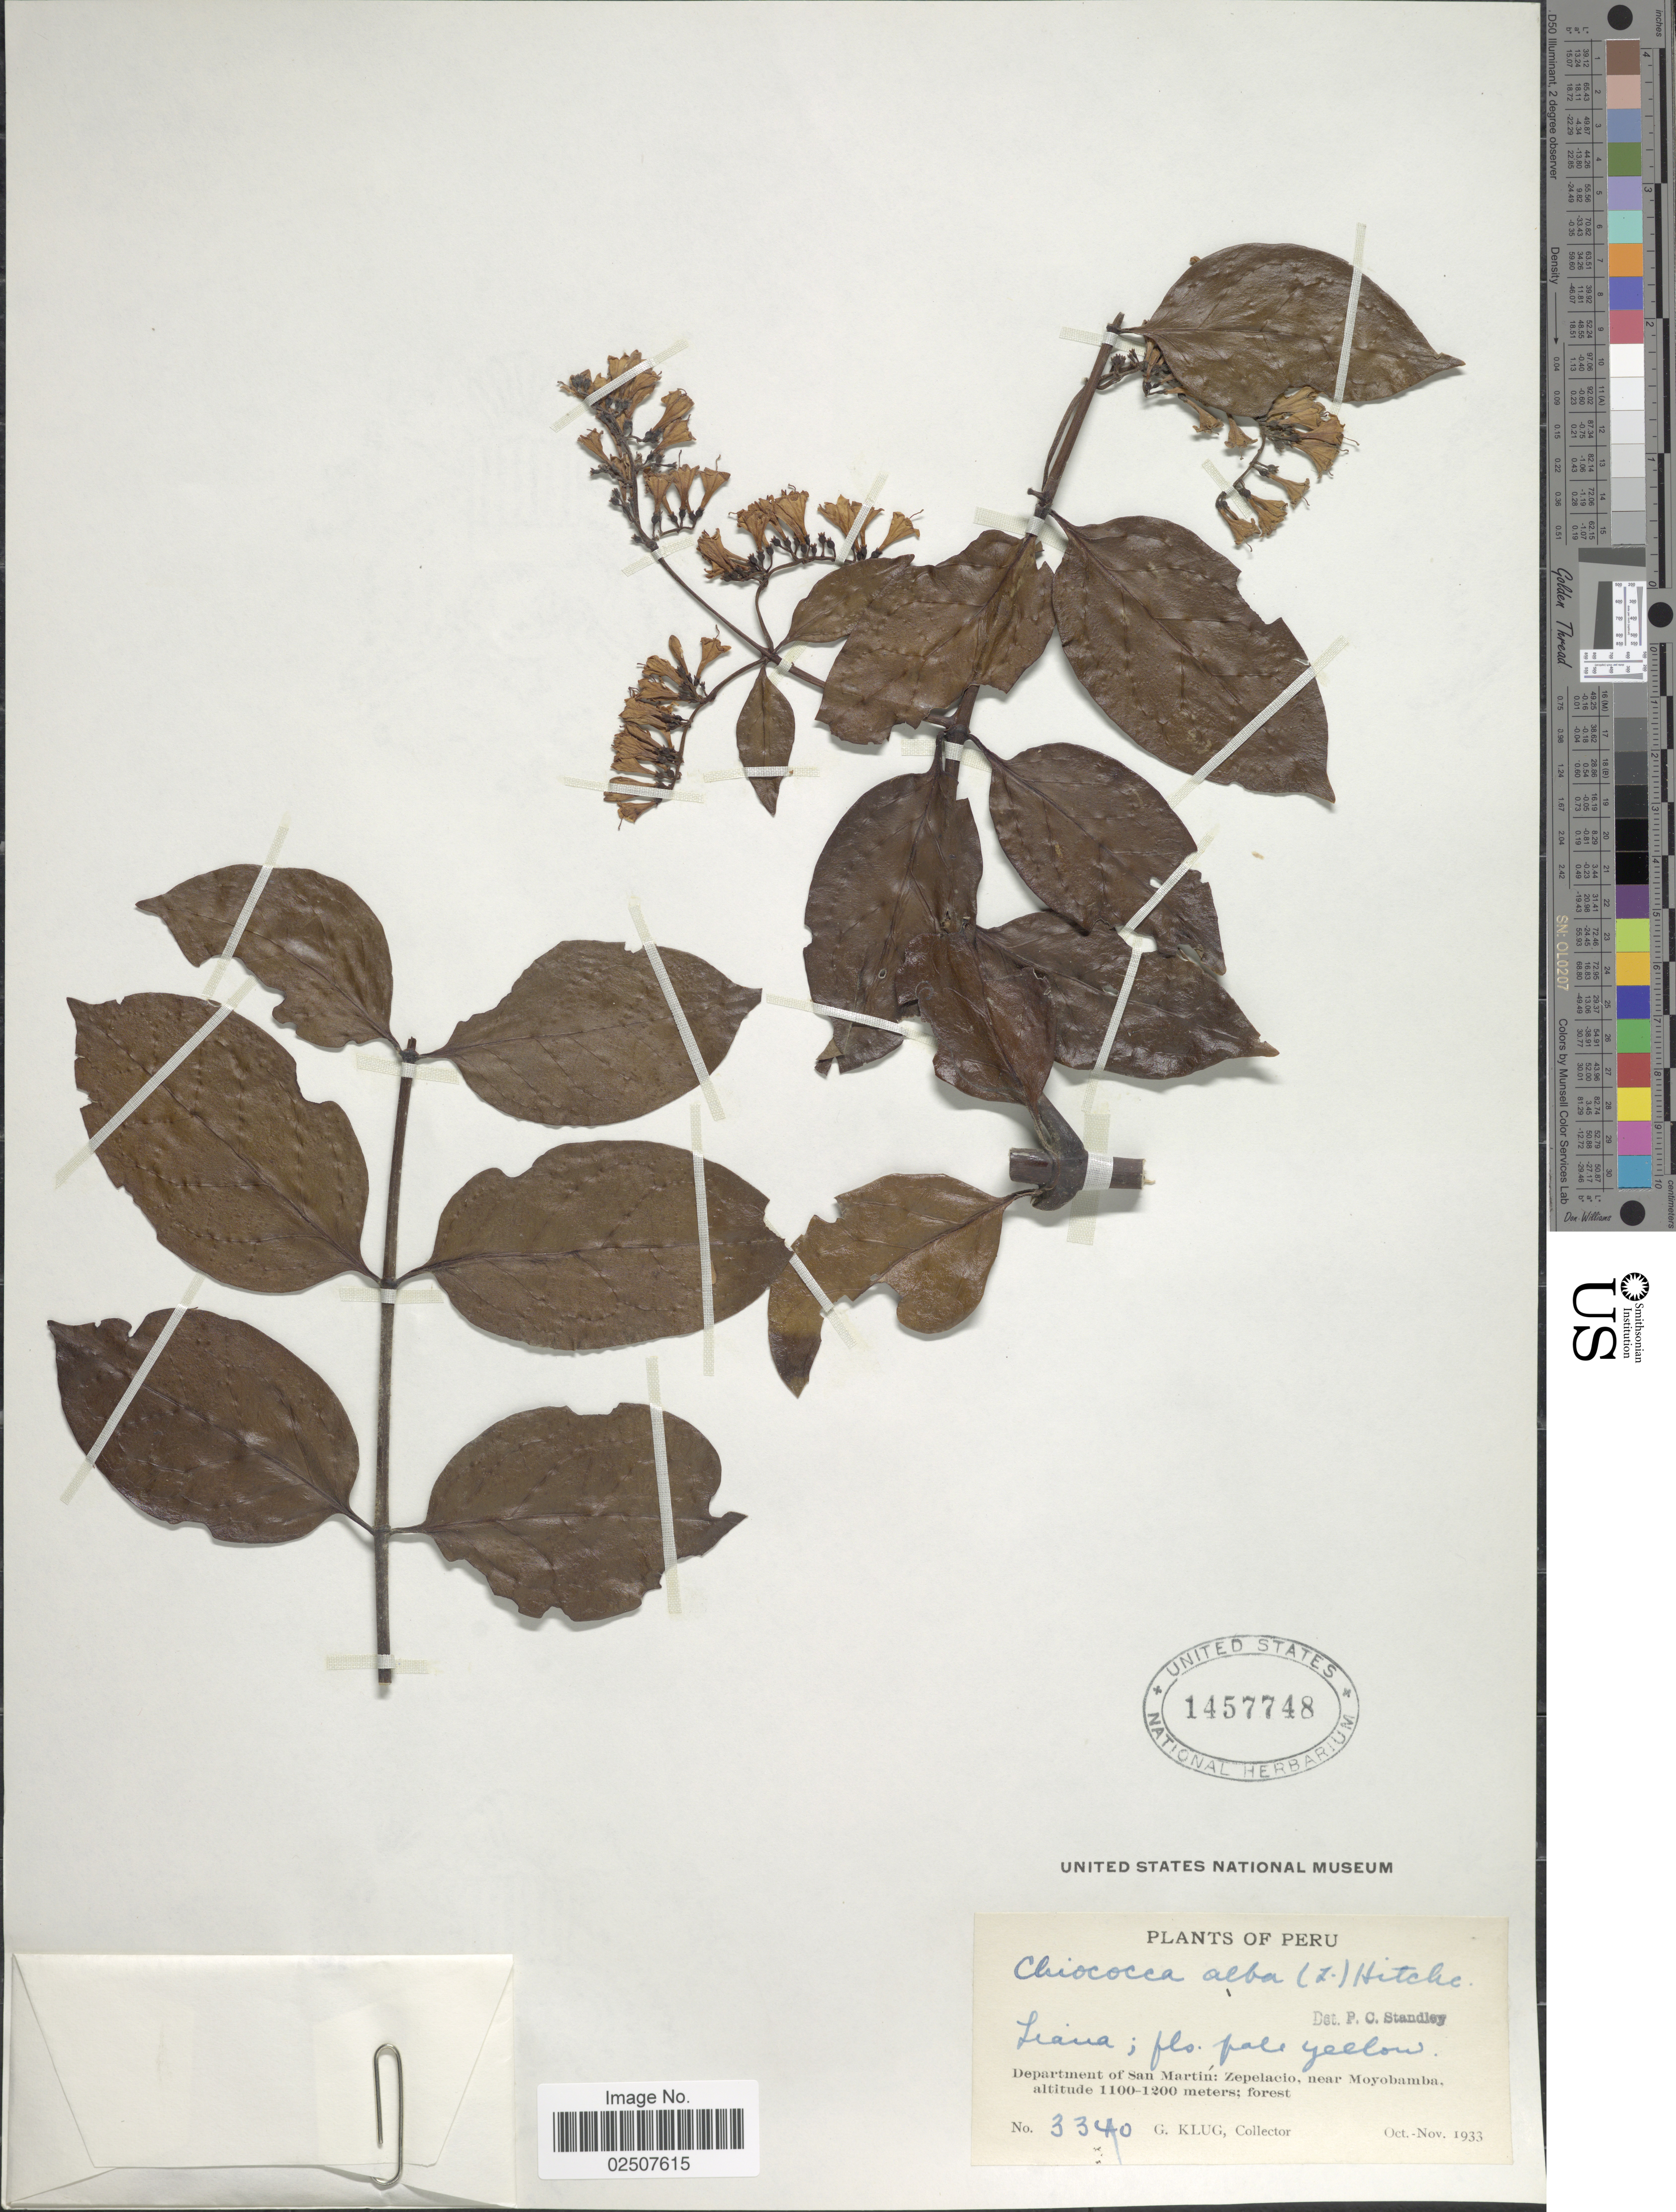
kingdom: Plantae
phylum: Tracheophyta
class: Magnoliopsida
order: Gentianales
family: Rubiaceae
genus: Chiococca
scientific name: Chiococca alba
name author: (L.) Hitchc.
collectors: G. Klug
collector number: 3340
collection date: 1933-10/1933-11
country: Peru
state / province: San Martín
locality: Department of San Martín: Zepelacio, near Moyobamba; forest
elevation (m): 1100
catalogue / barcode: US 1457748